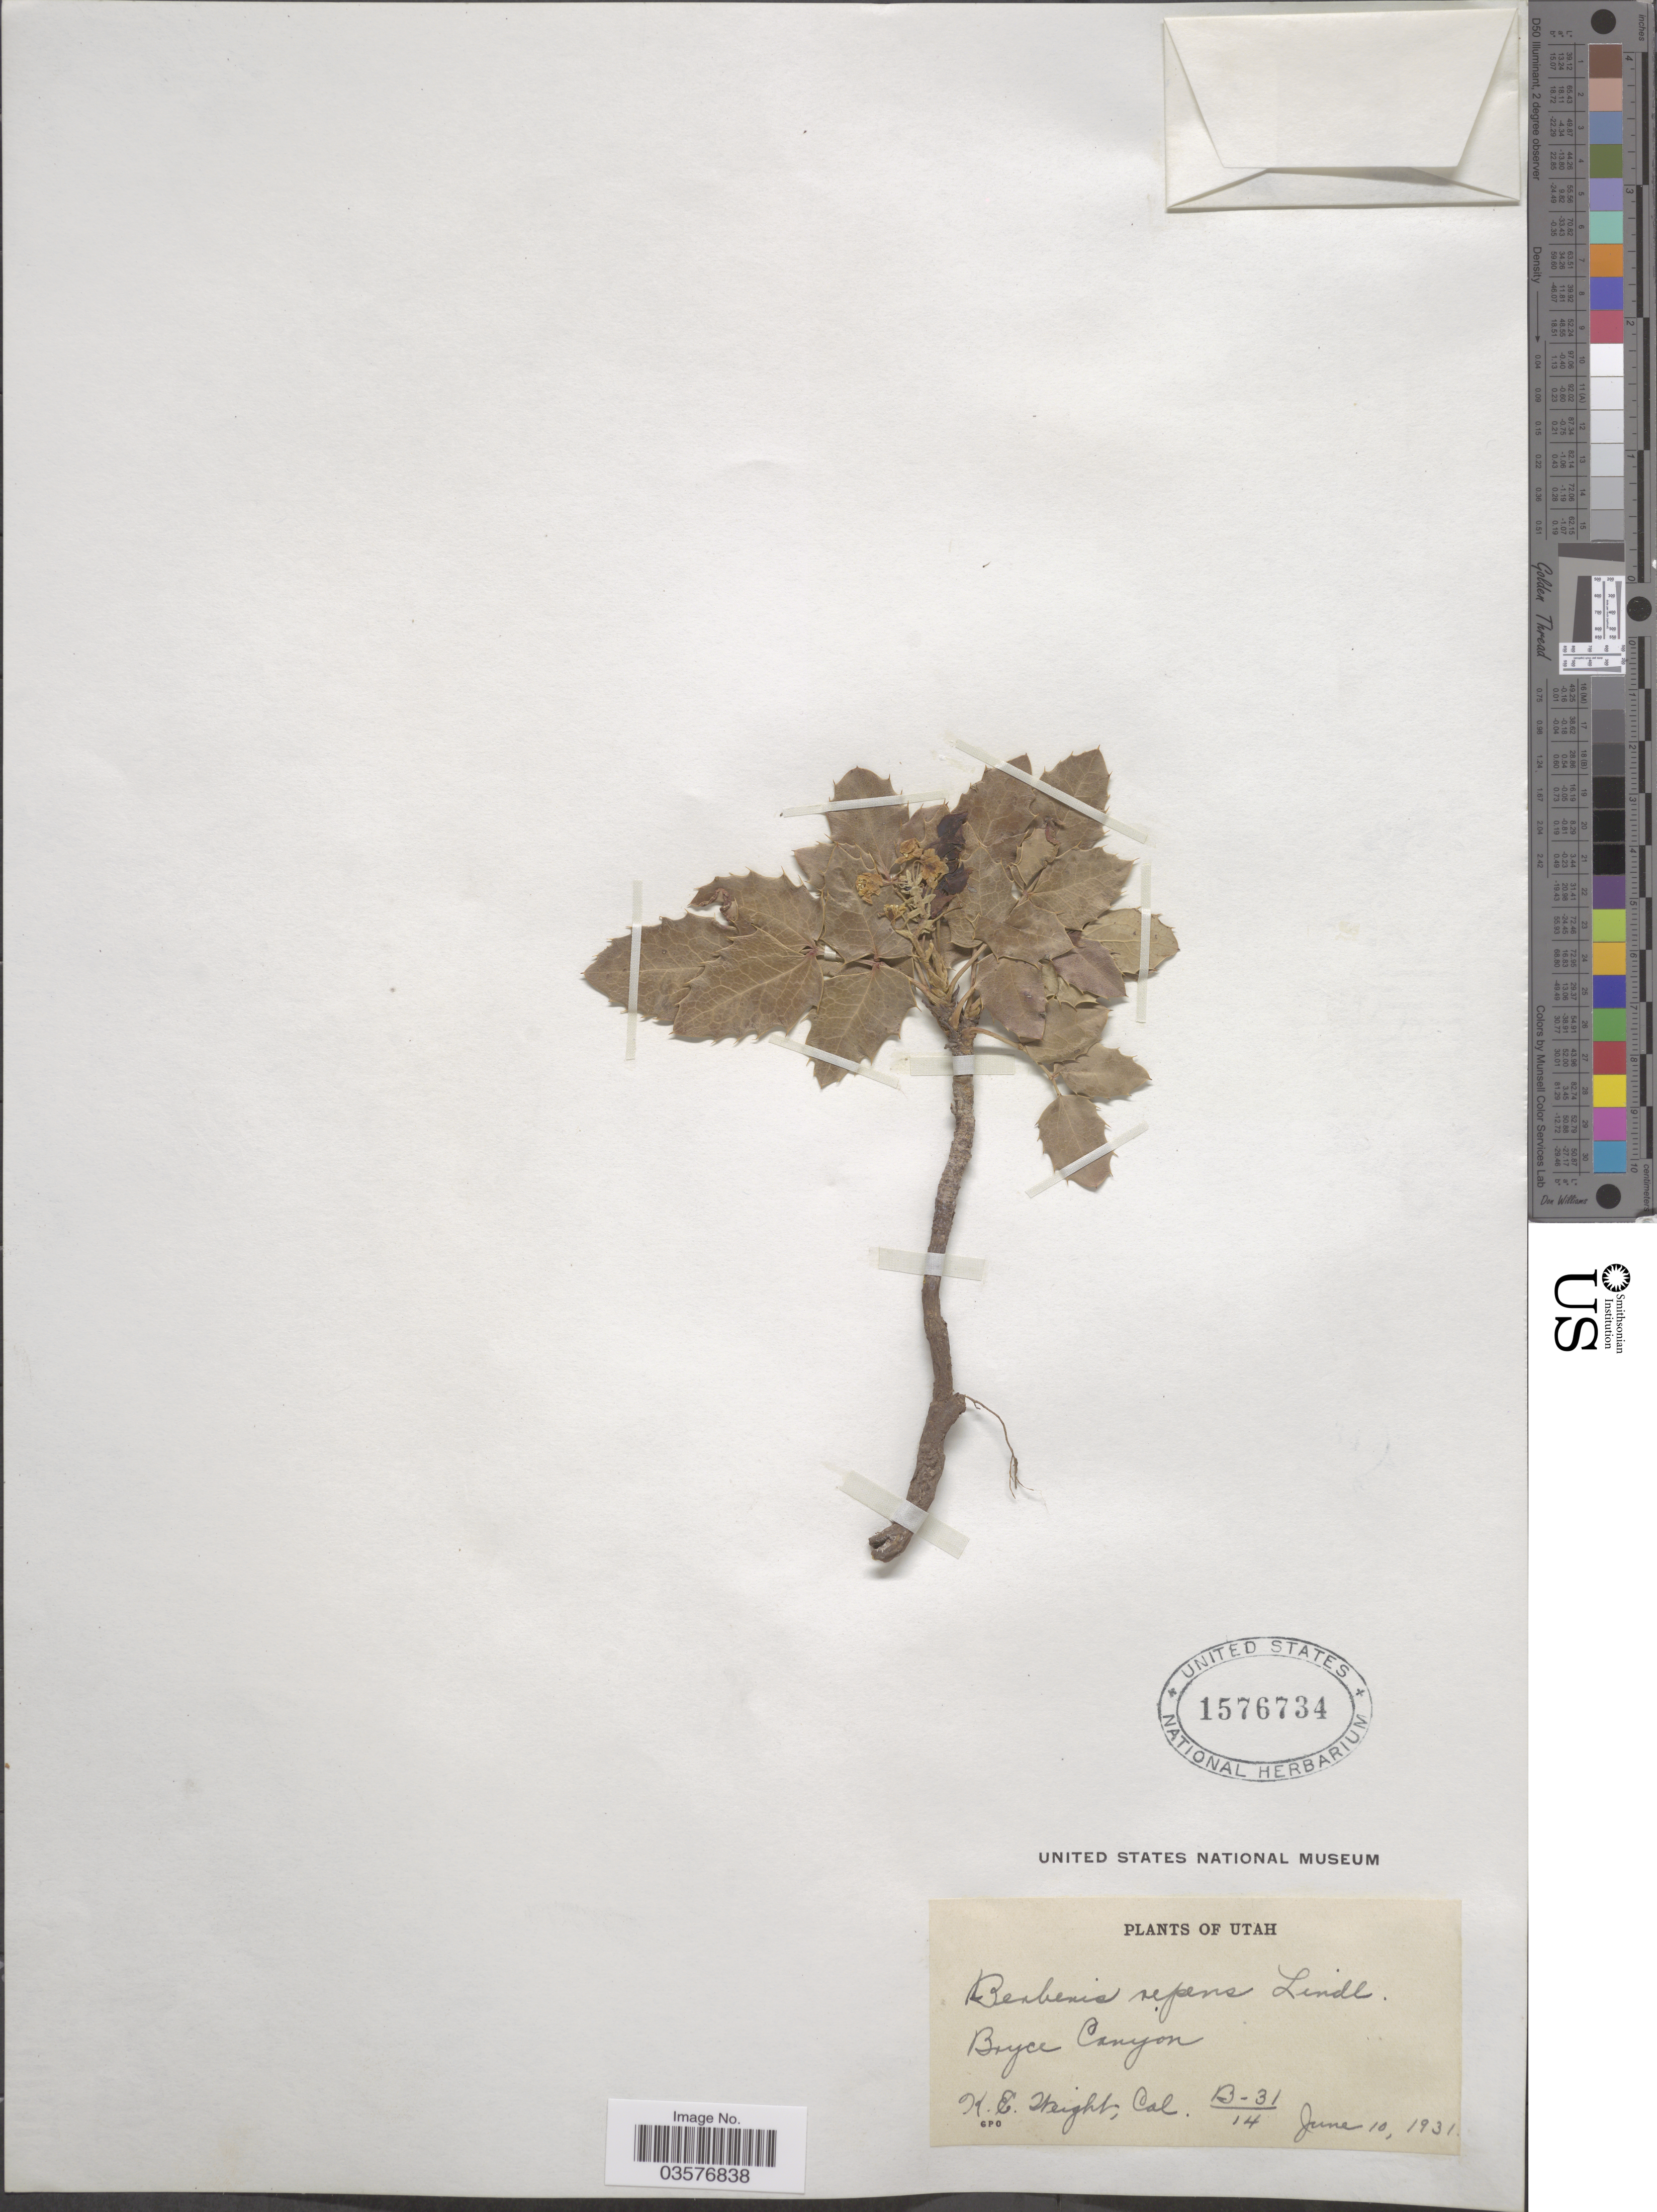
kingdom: Plantae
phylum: Tracheophyta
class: Magnoliopsida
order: Ranunculales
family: Berberidaceae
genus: Mahonia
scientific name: Mahonia repens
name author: (Lindl.) G. Don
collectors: K. Weight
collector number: B-31/14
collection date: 1931-06-10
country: United States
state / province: Utah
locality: Bryce Canyon.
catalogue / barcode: US 1576734